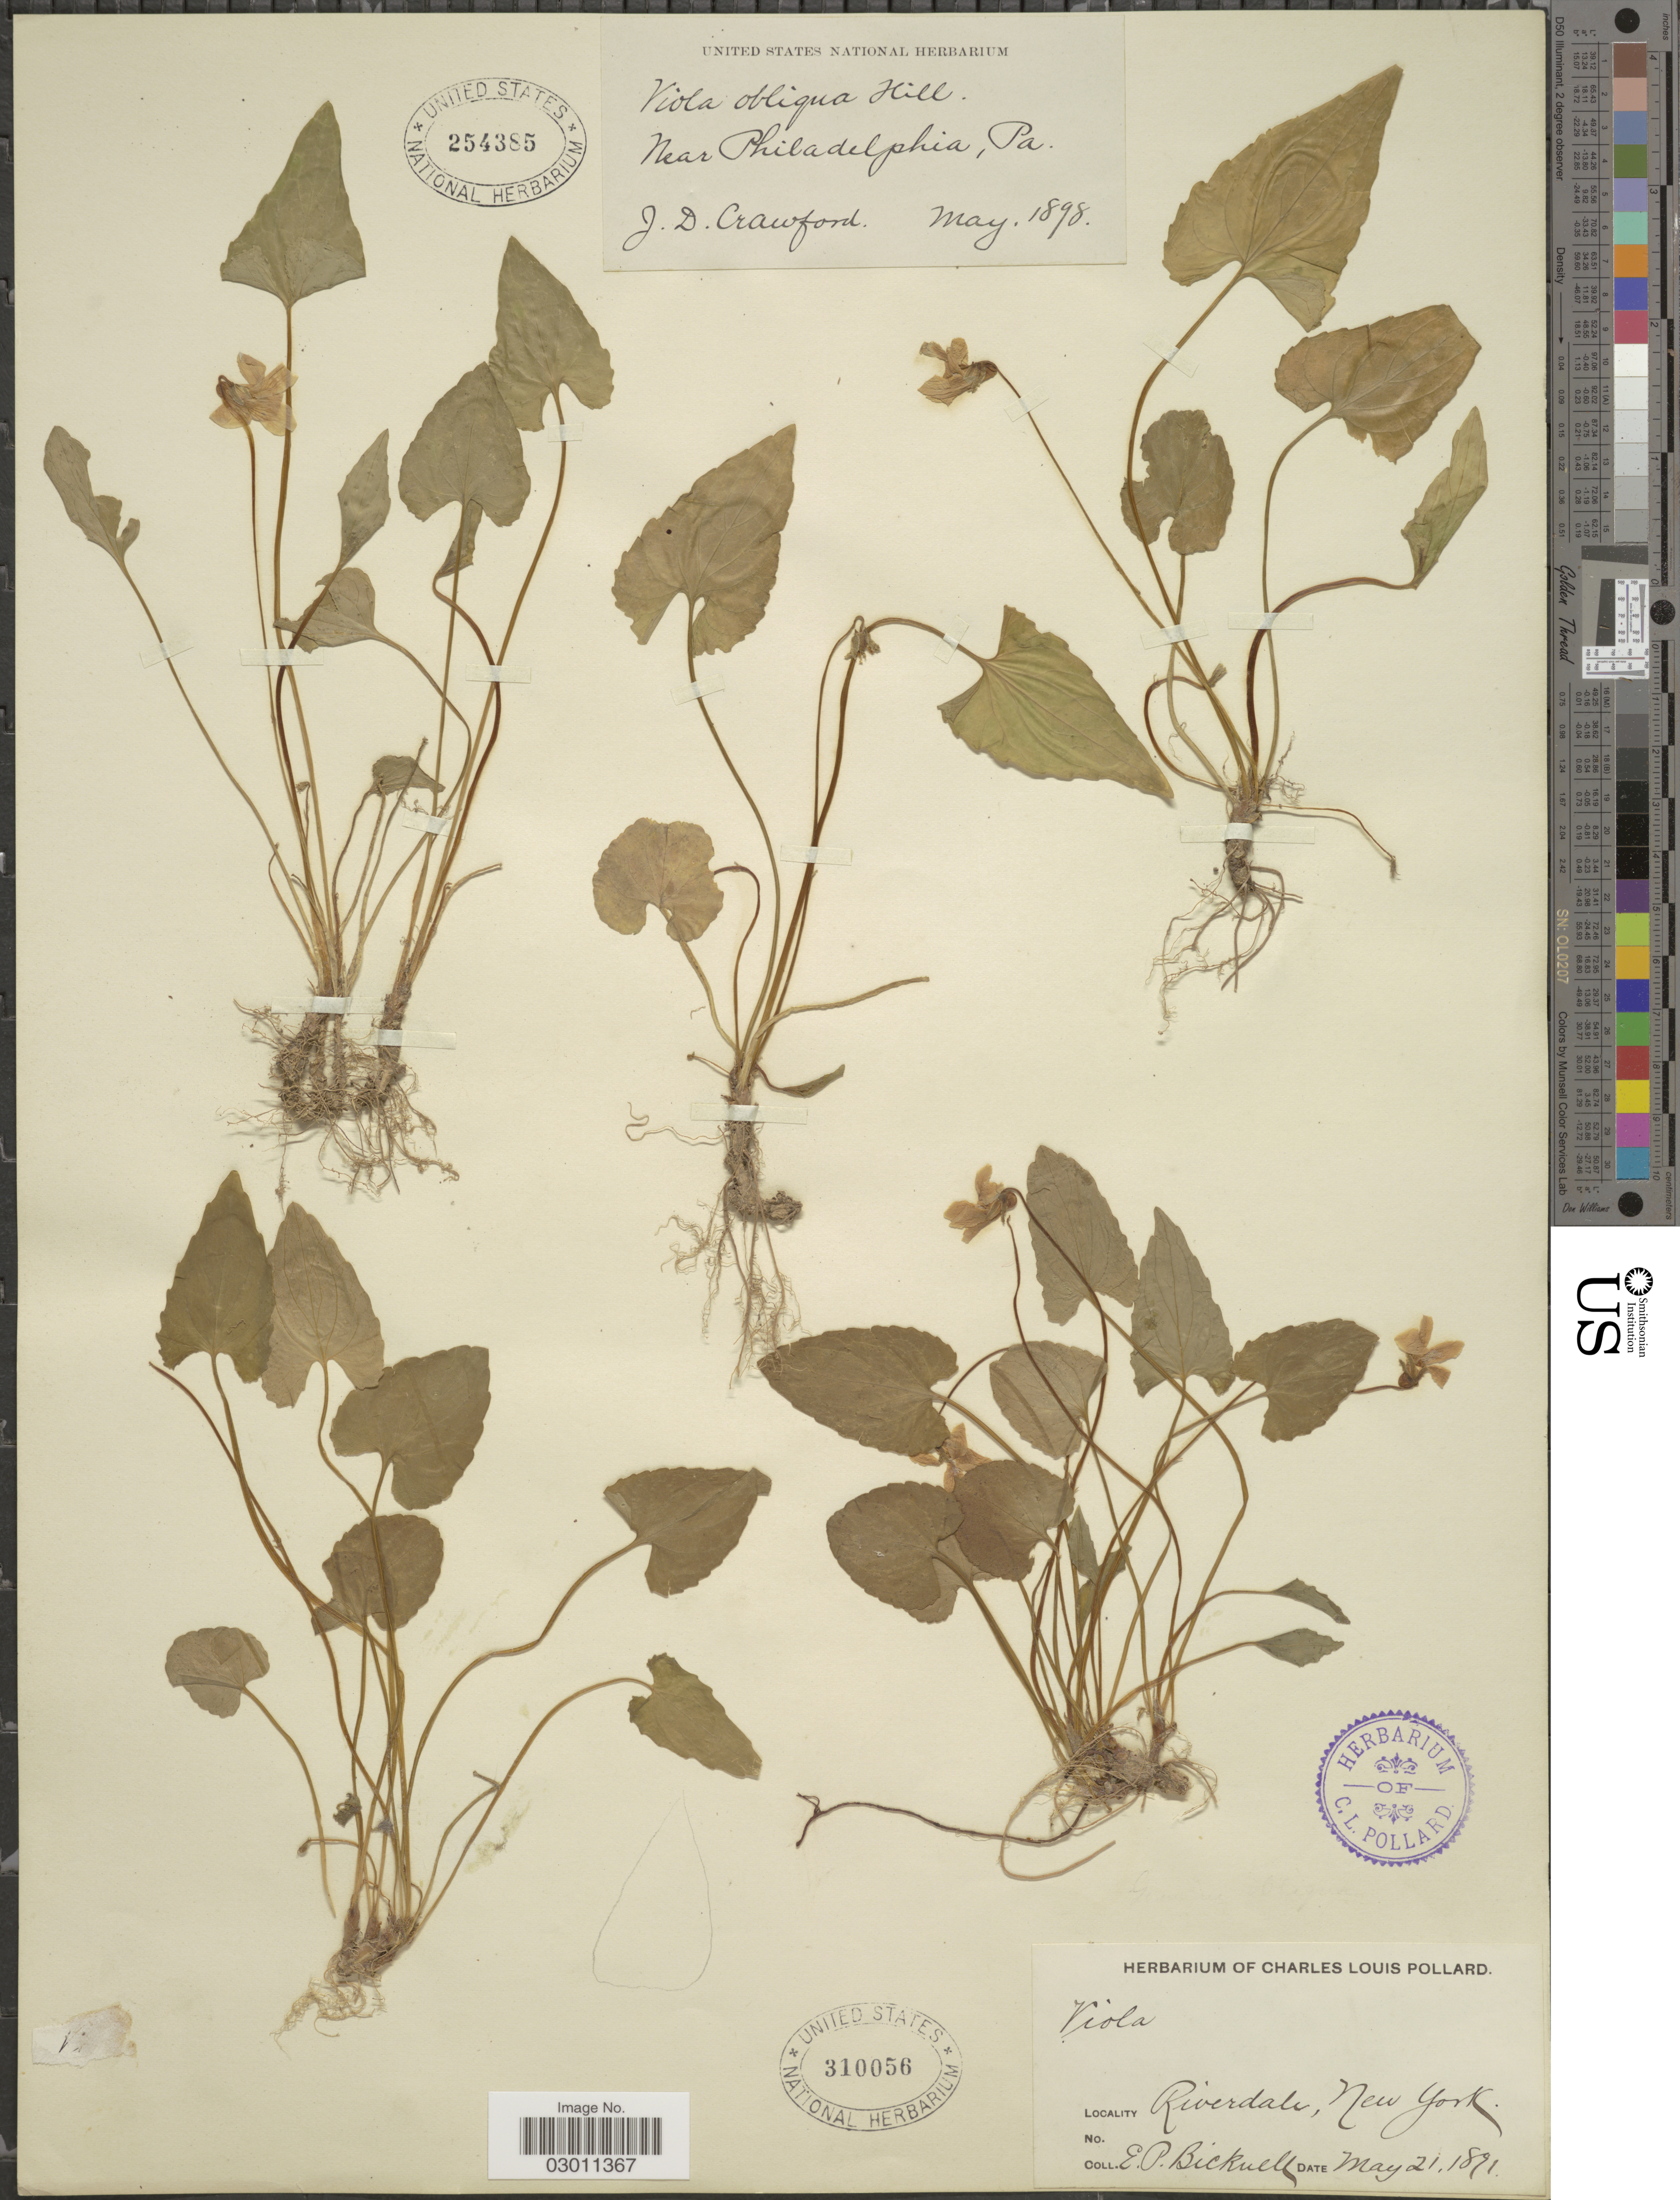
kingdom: Plantae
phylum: Tracheophyta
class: Magnoliopsida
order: Malpighiales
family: Violaceae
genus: Viola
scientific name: Viola affinis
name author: LeConte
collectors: E. P. Bicknell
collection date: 1891-05-21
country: United States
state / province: New York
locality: Riverdale.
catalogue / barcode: US 310056